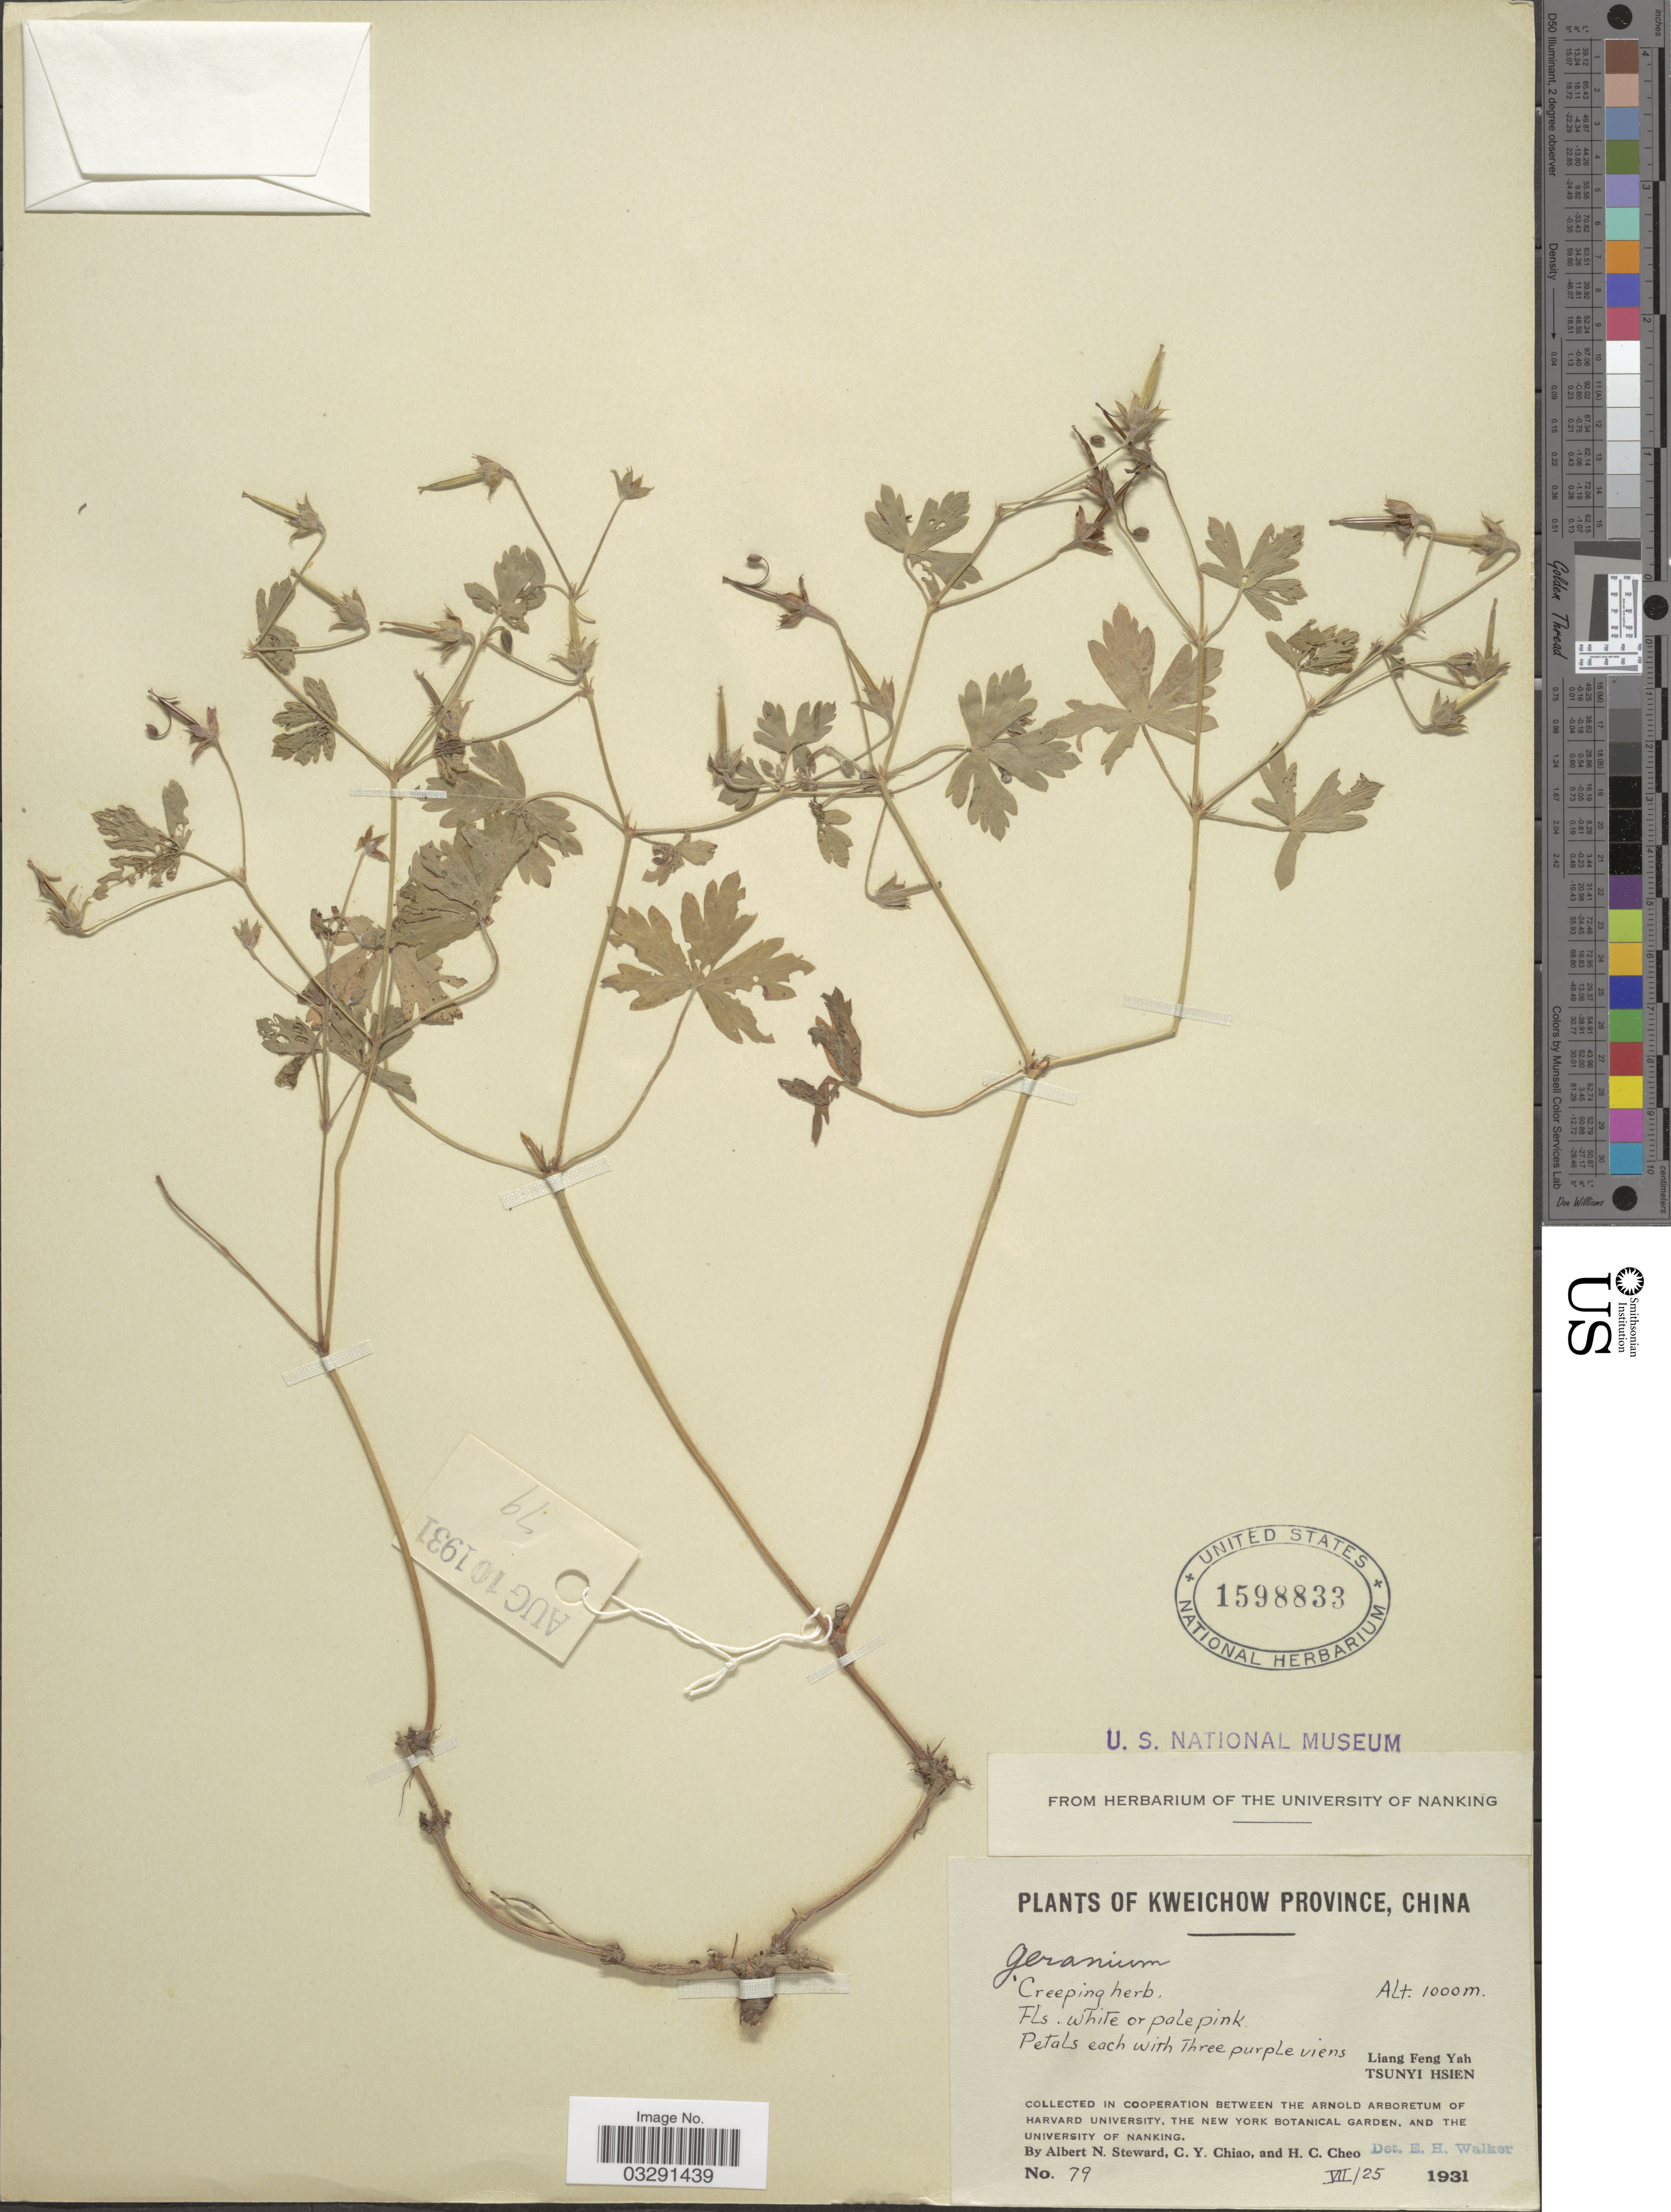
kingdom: Plantae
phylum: Tracheophyta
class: Magnoliopsida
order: Geraniales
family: Geraniaceae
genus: Geranium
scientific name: Geranium nepalense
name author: Sweet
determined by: Aedo, C.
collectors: A. N. Steward, C. Y. Chiao & H. Cheo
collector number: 79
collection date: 1931-07-25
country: China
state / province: Guizhou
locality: Kweichow Province. Liang Feng Yah. Tsunyi Hsien.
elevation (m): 1000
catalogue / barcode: US 1598833